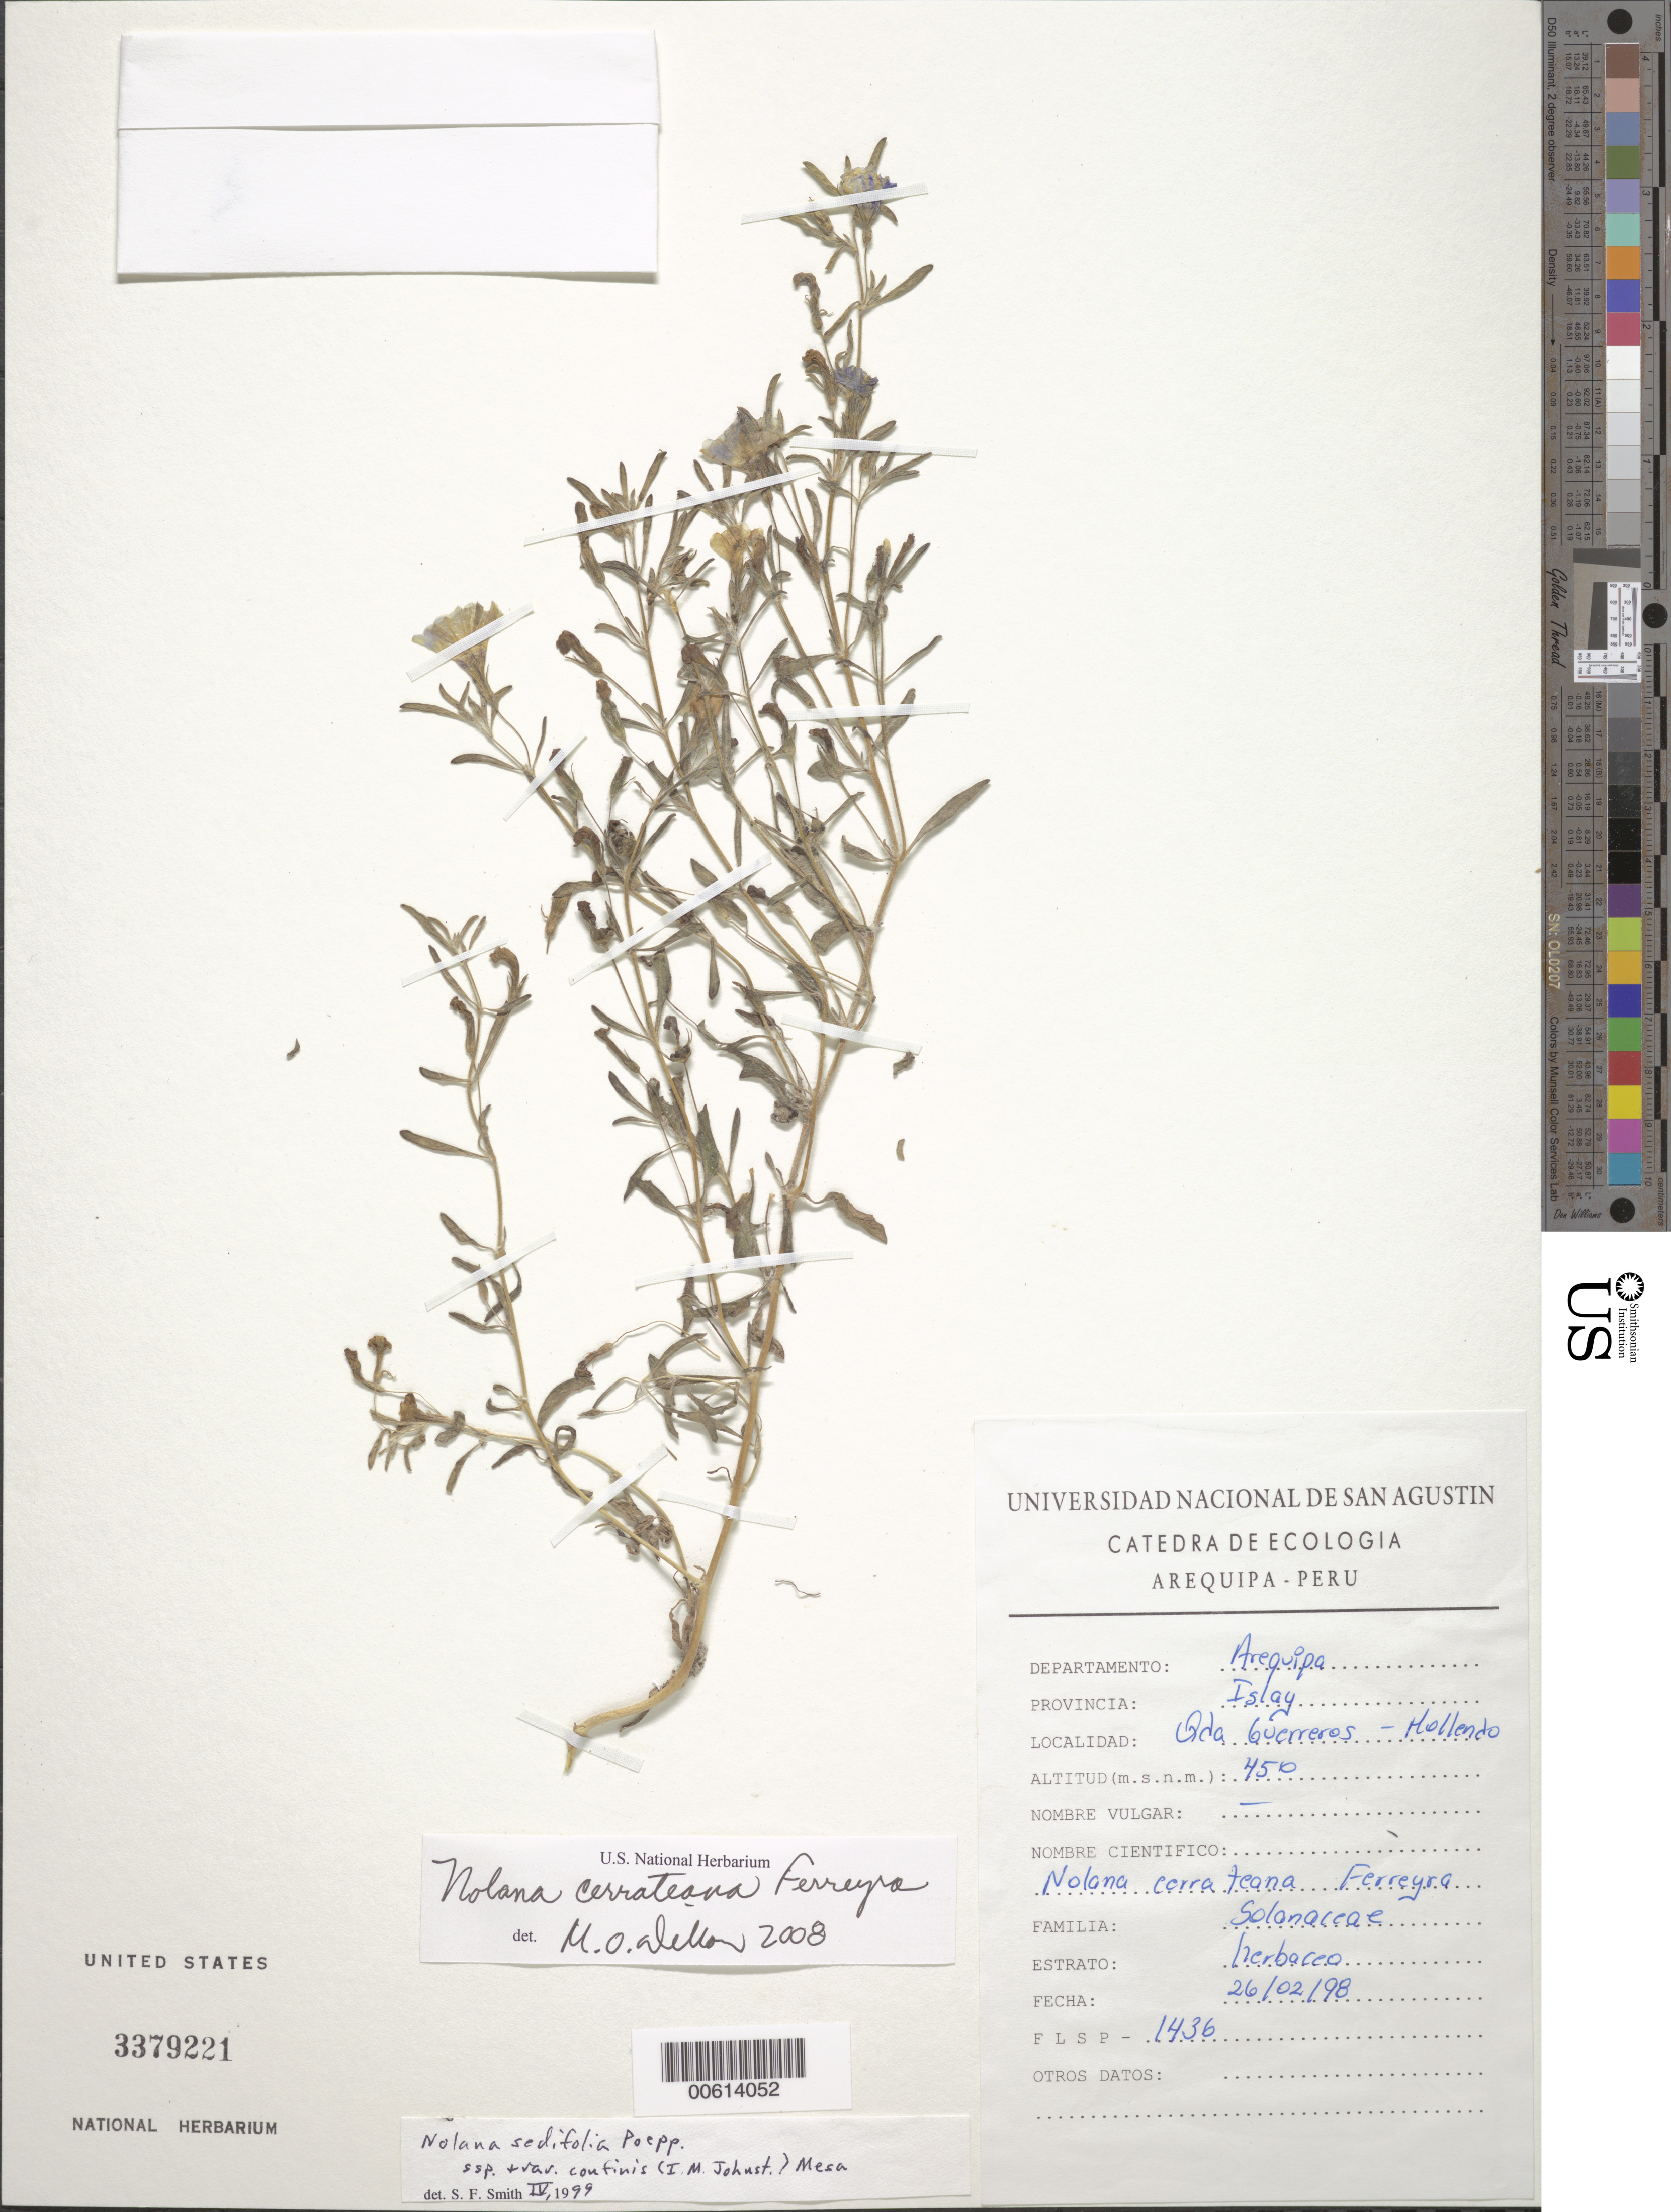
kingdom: Plantae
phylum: Tracheophyta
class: Magnoliopsida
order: Solanales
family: Solanaceae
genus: Nolana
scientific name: Nolana sedifolia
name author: Poepp.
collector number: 1436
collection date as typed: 26 Feb 1998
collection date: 1998-02-26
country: Peru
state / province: Arequipa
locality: Islay, Oda [?] Guerreros - Mollendo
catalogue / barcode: US 3379221